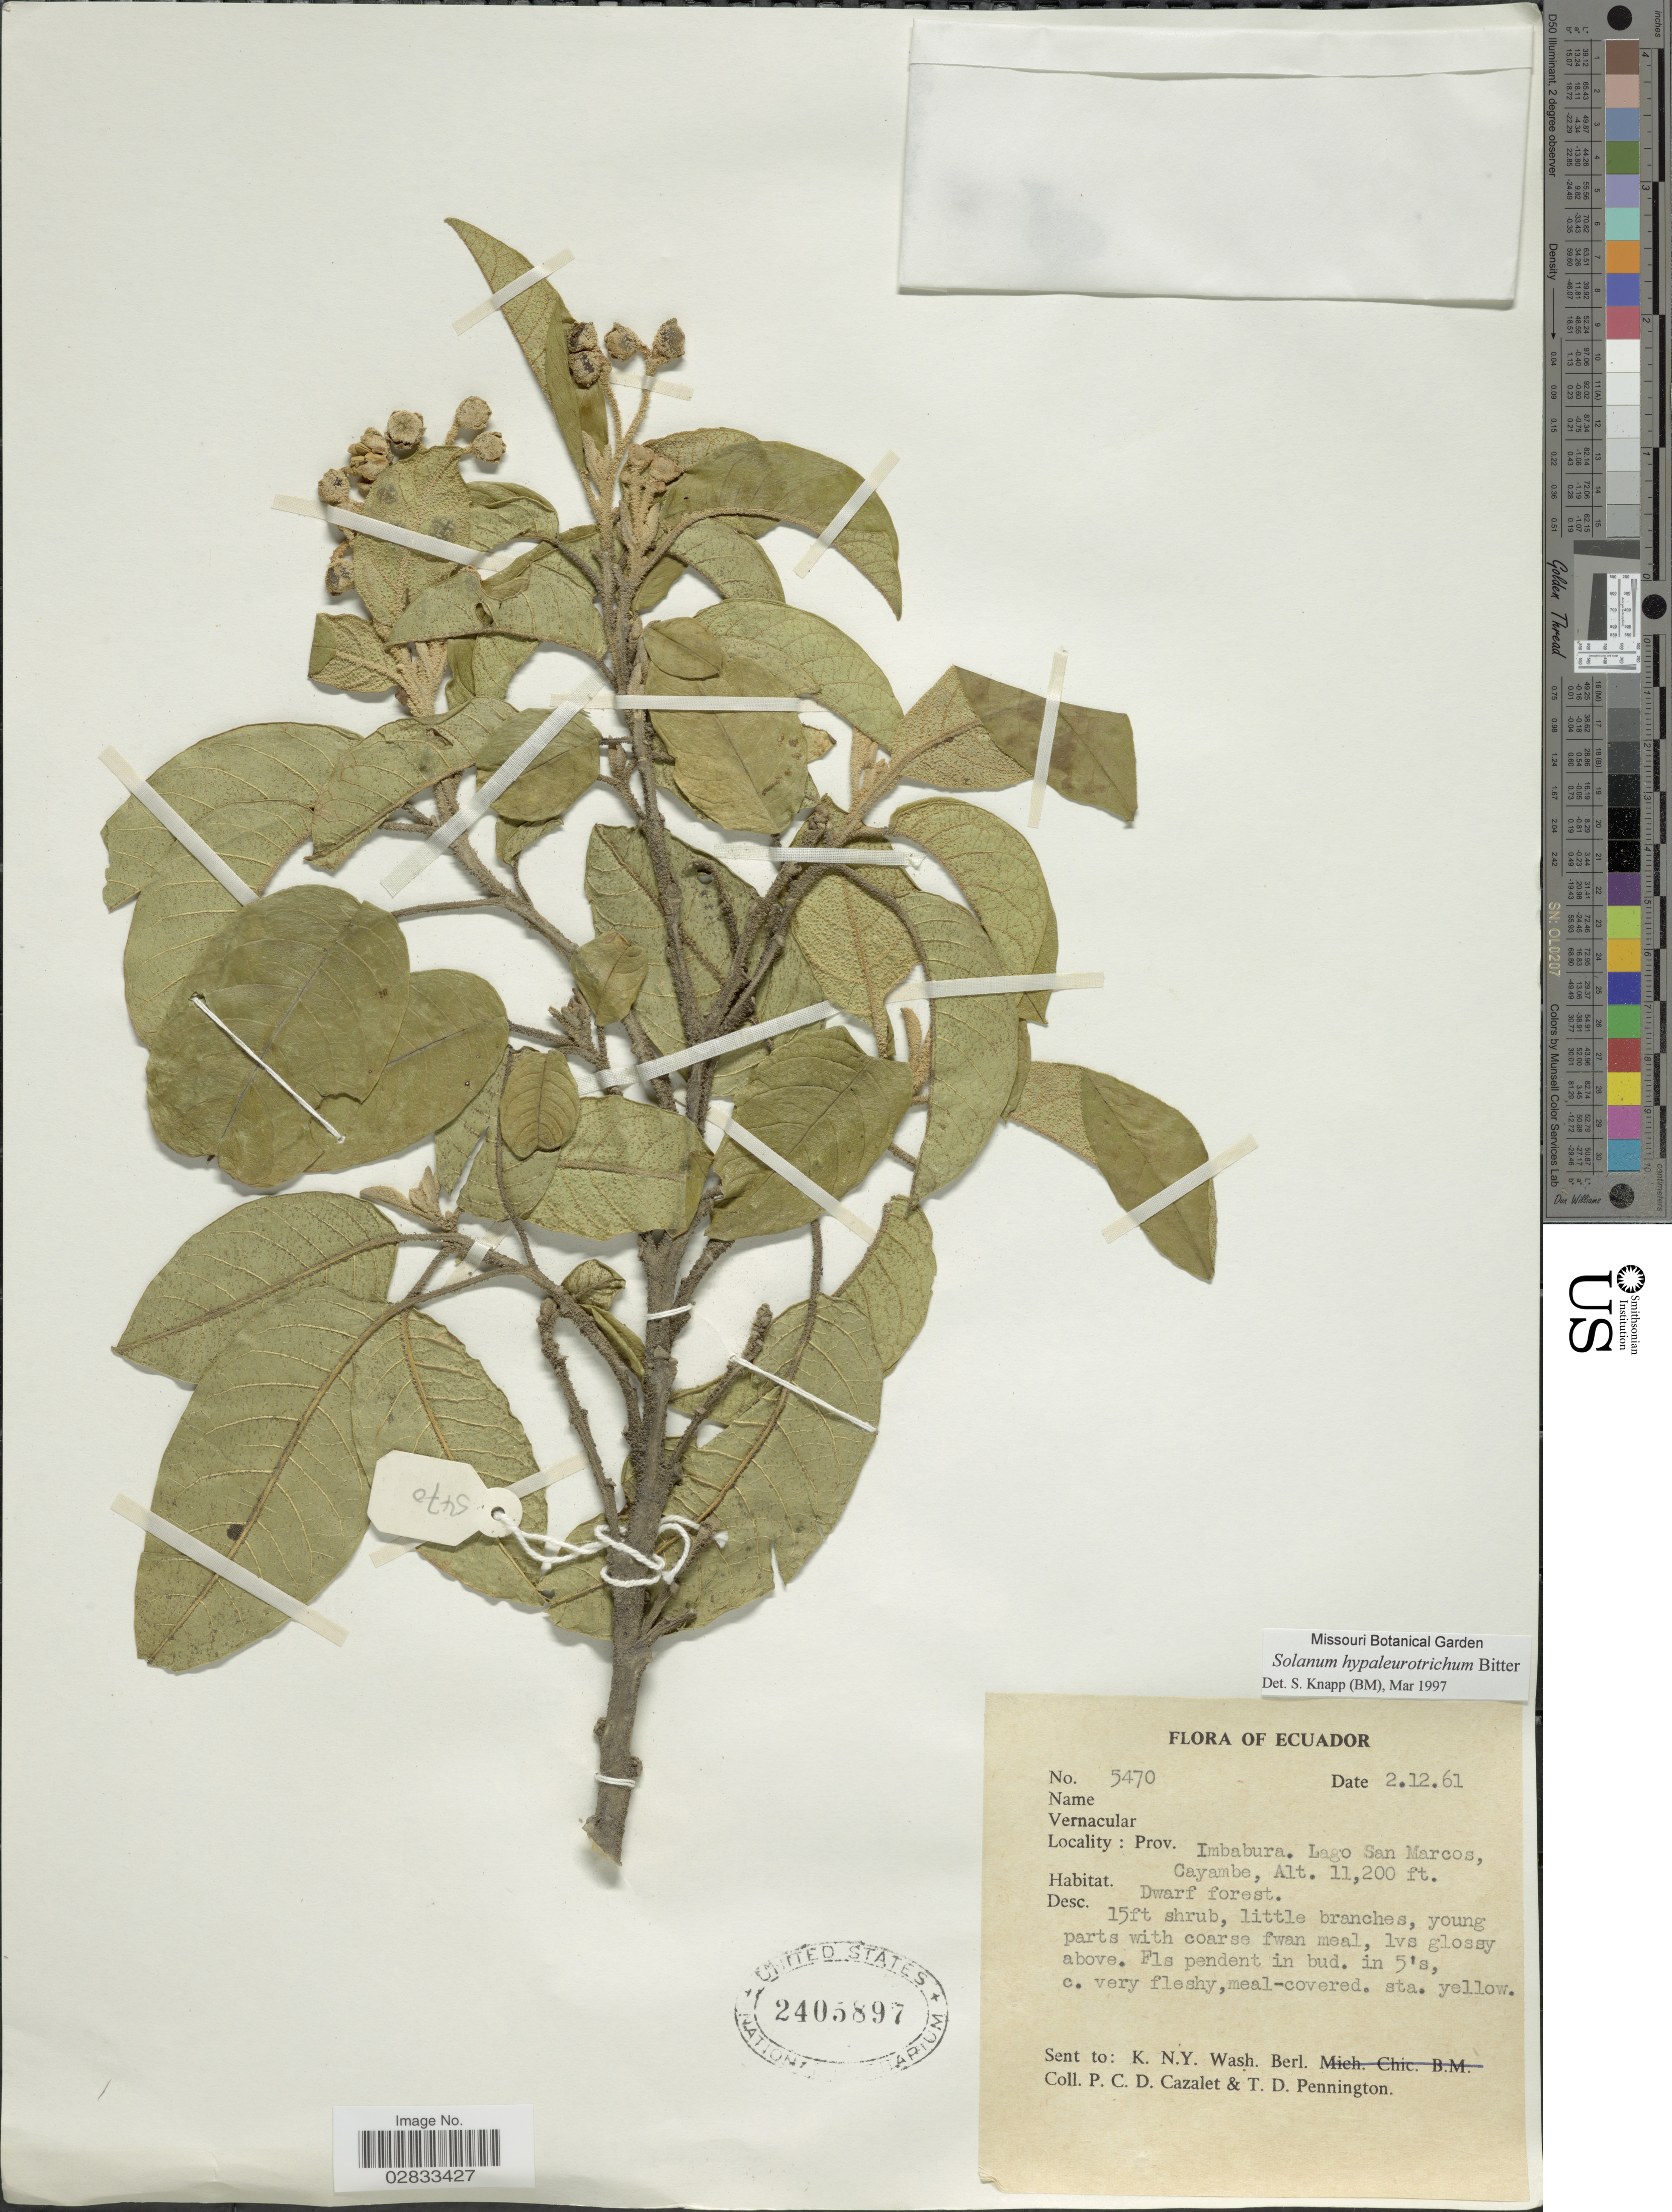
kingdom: Plantae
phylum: Tracheophyta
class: Magnoliopsida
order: Solanales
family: Solanaceae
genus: Solanum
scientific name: Solanum hypaleurotrichum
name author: Bitter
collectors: P. C. D. Cazalet & T. D. Pennington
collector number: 5470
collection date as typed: Transcribed d/m/y: 2/12/61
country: Ecuador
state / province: Imbabura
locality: Prov. Imbabura. Lago San Marcos. Cayambe.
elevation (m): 3414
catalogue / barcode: US 2405897